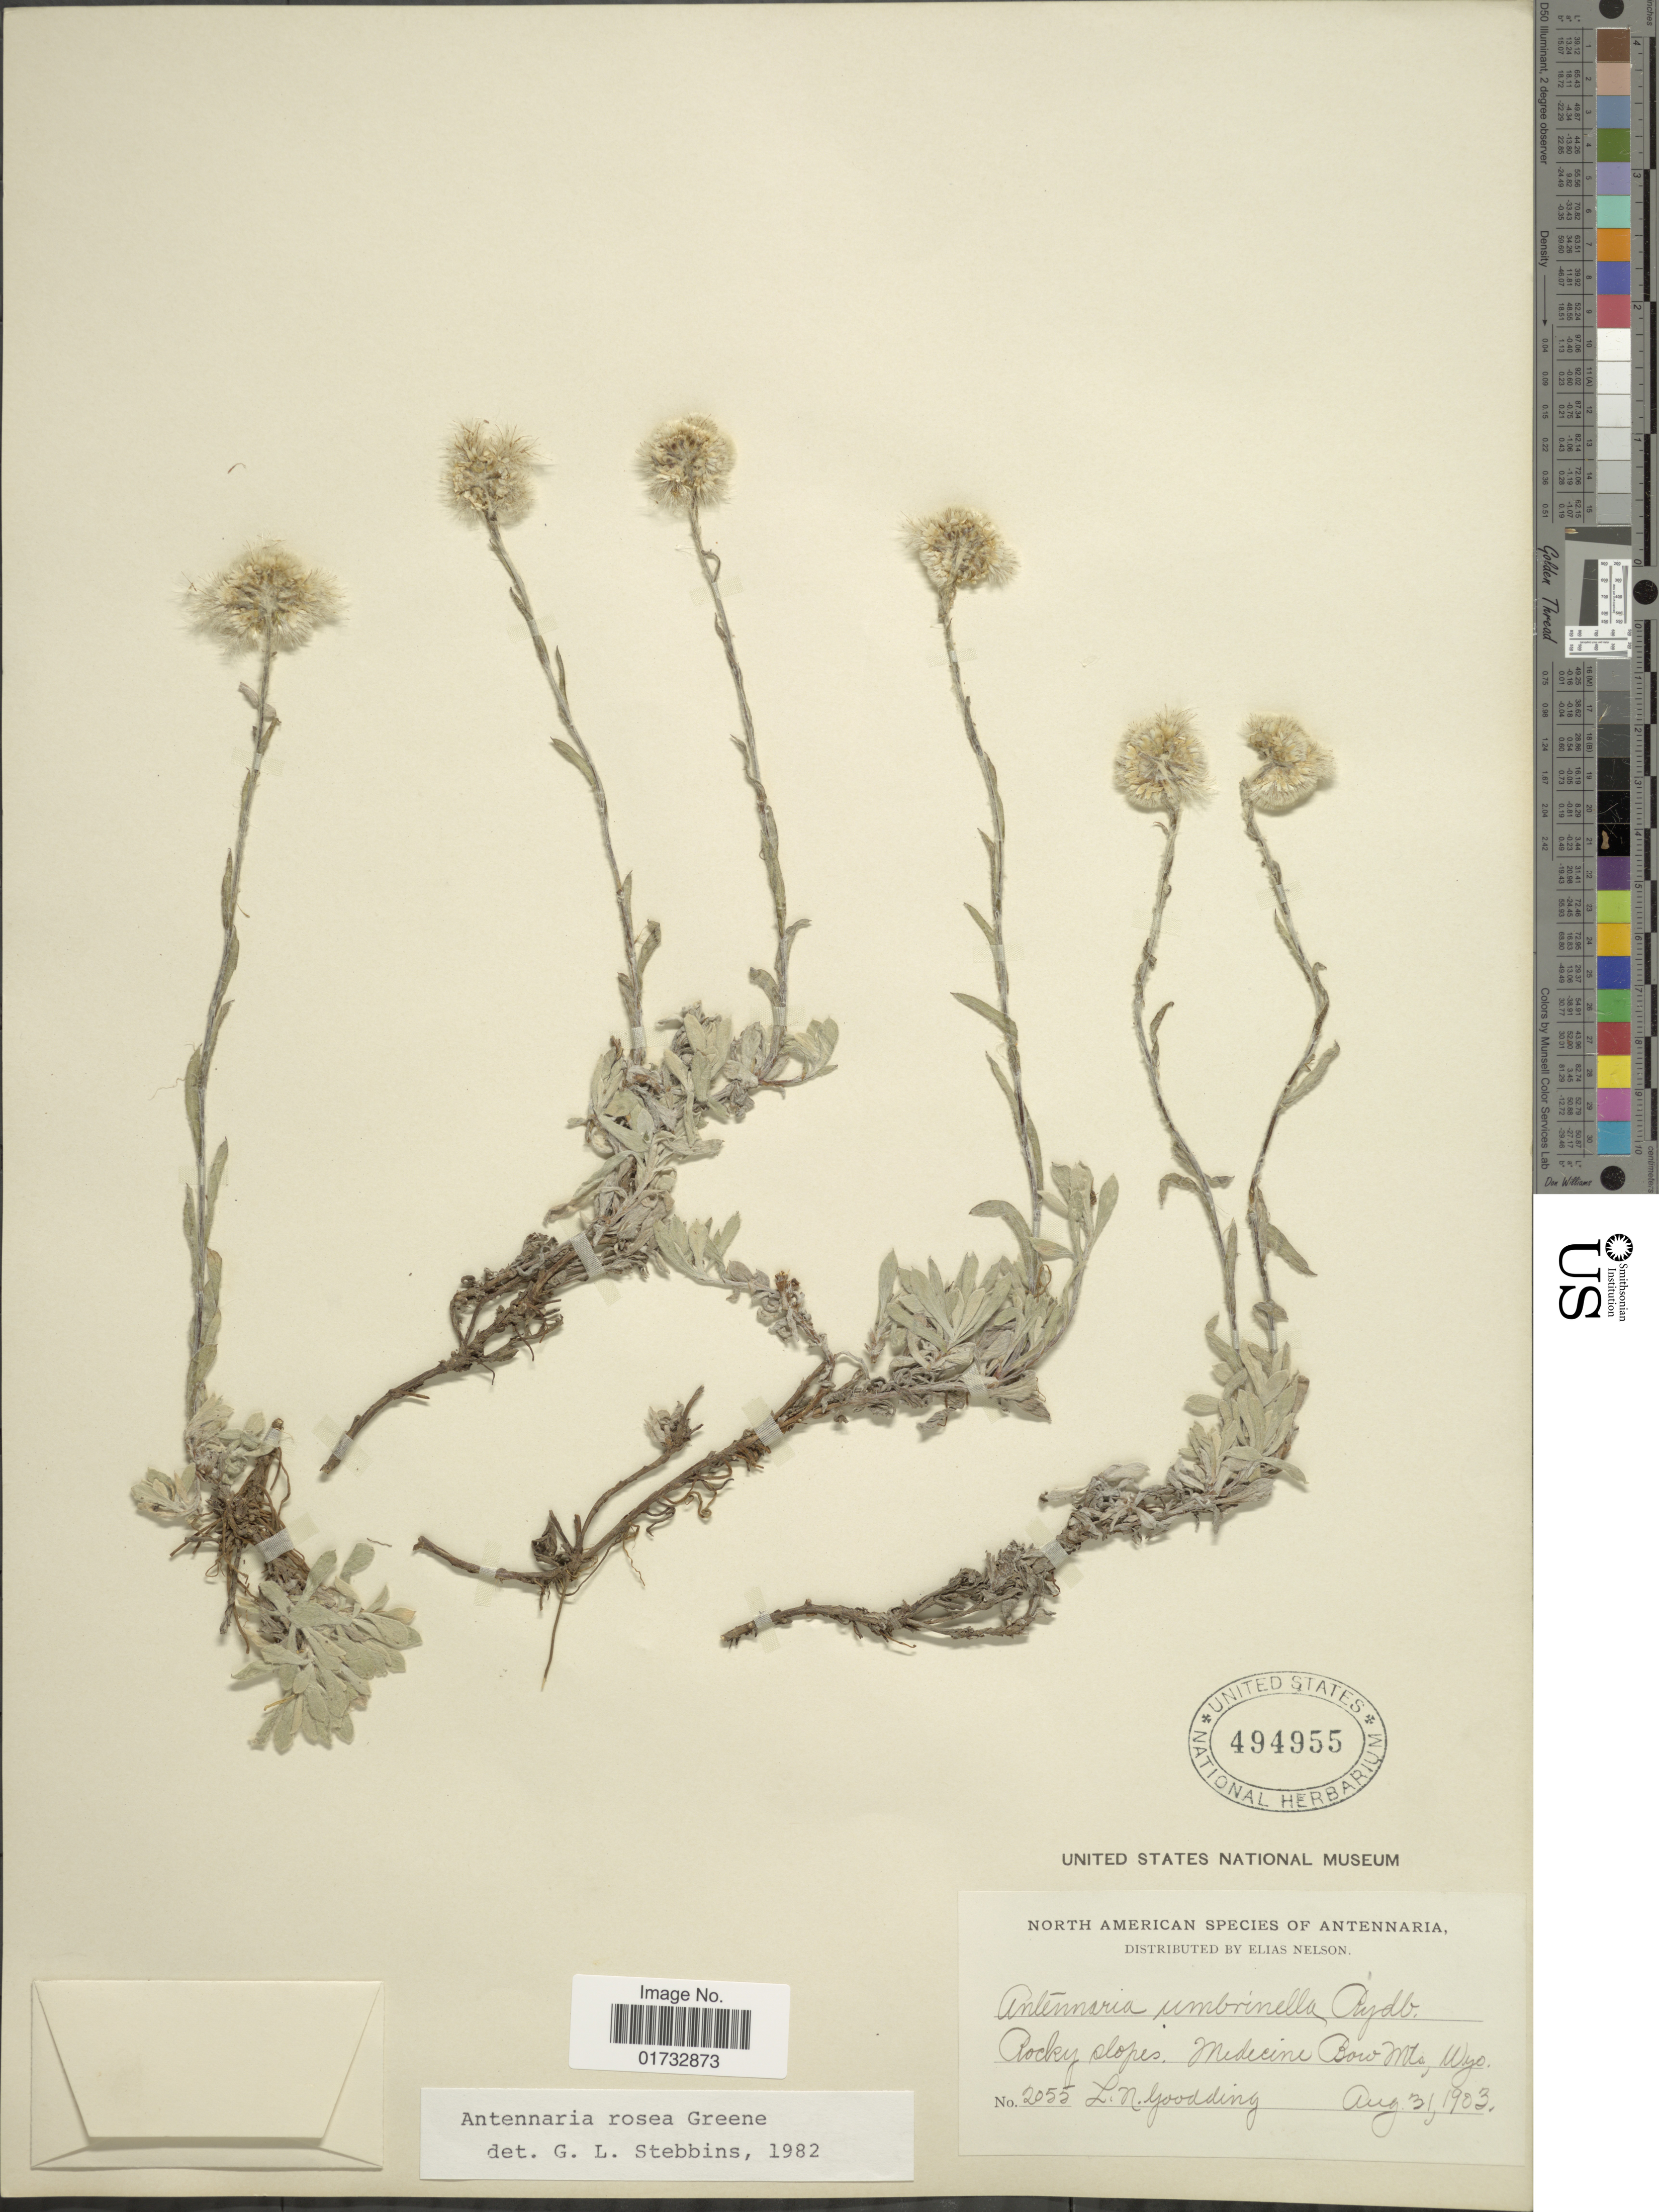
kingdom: Plantae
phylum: Tracheophyta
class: Magnoliopsida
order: Asterales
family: Asteraceae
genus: Antennaria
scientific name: Antennaria rosea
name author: Greene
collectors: L. N. Goodding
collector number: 2055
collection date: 1903-08-31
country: United States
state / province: Wyoming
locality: Rocky slopes, Medeine Bow Mts.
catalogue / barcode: US 494955